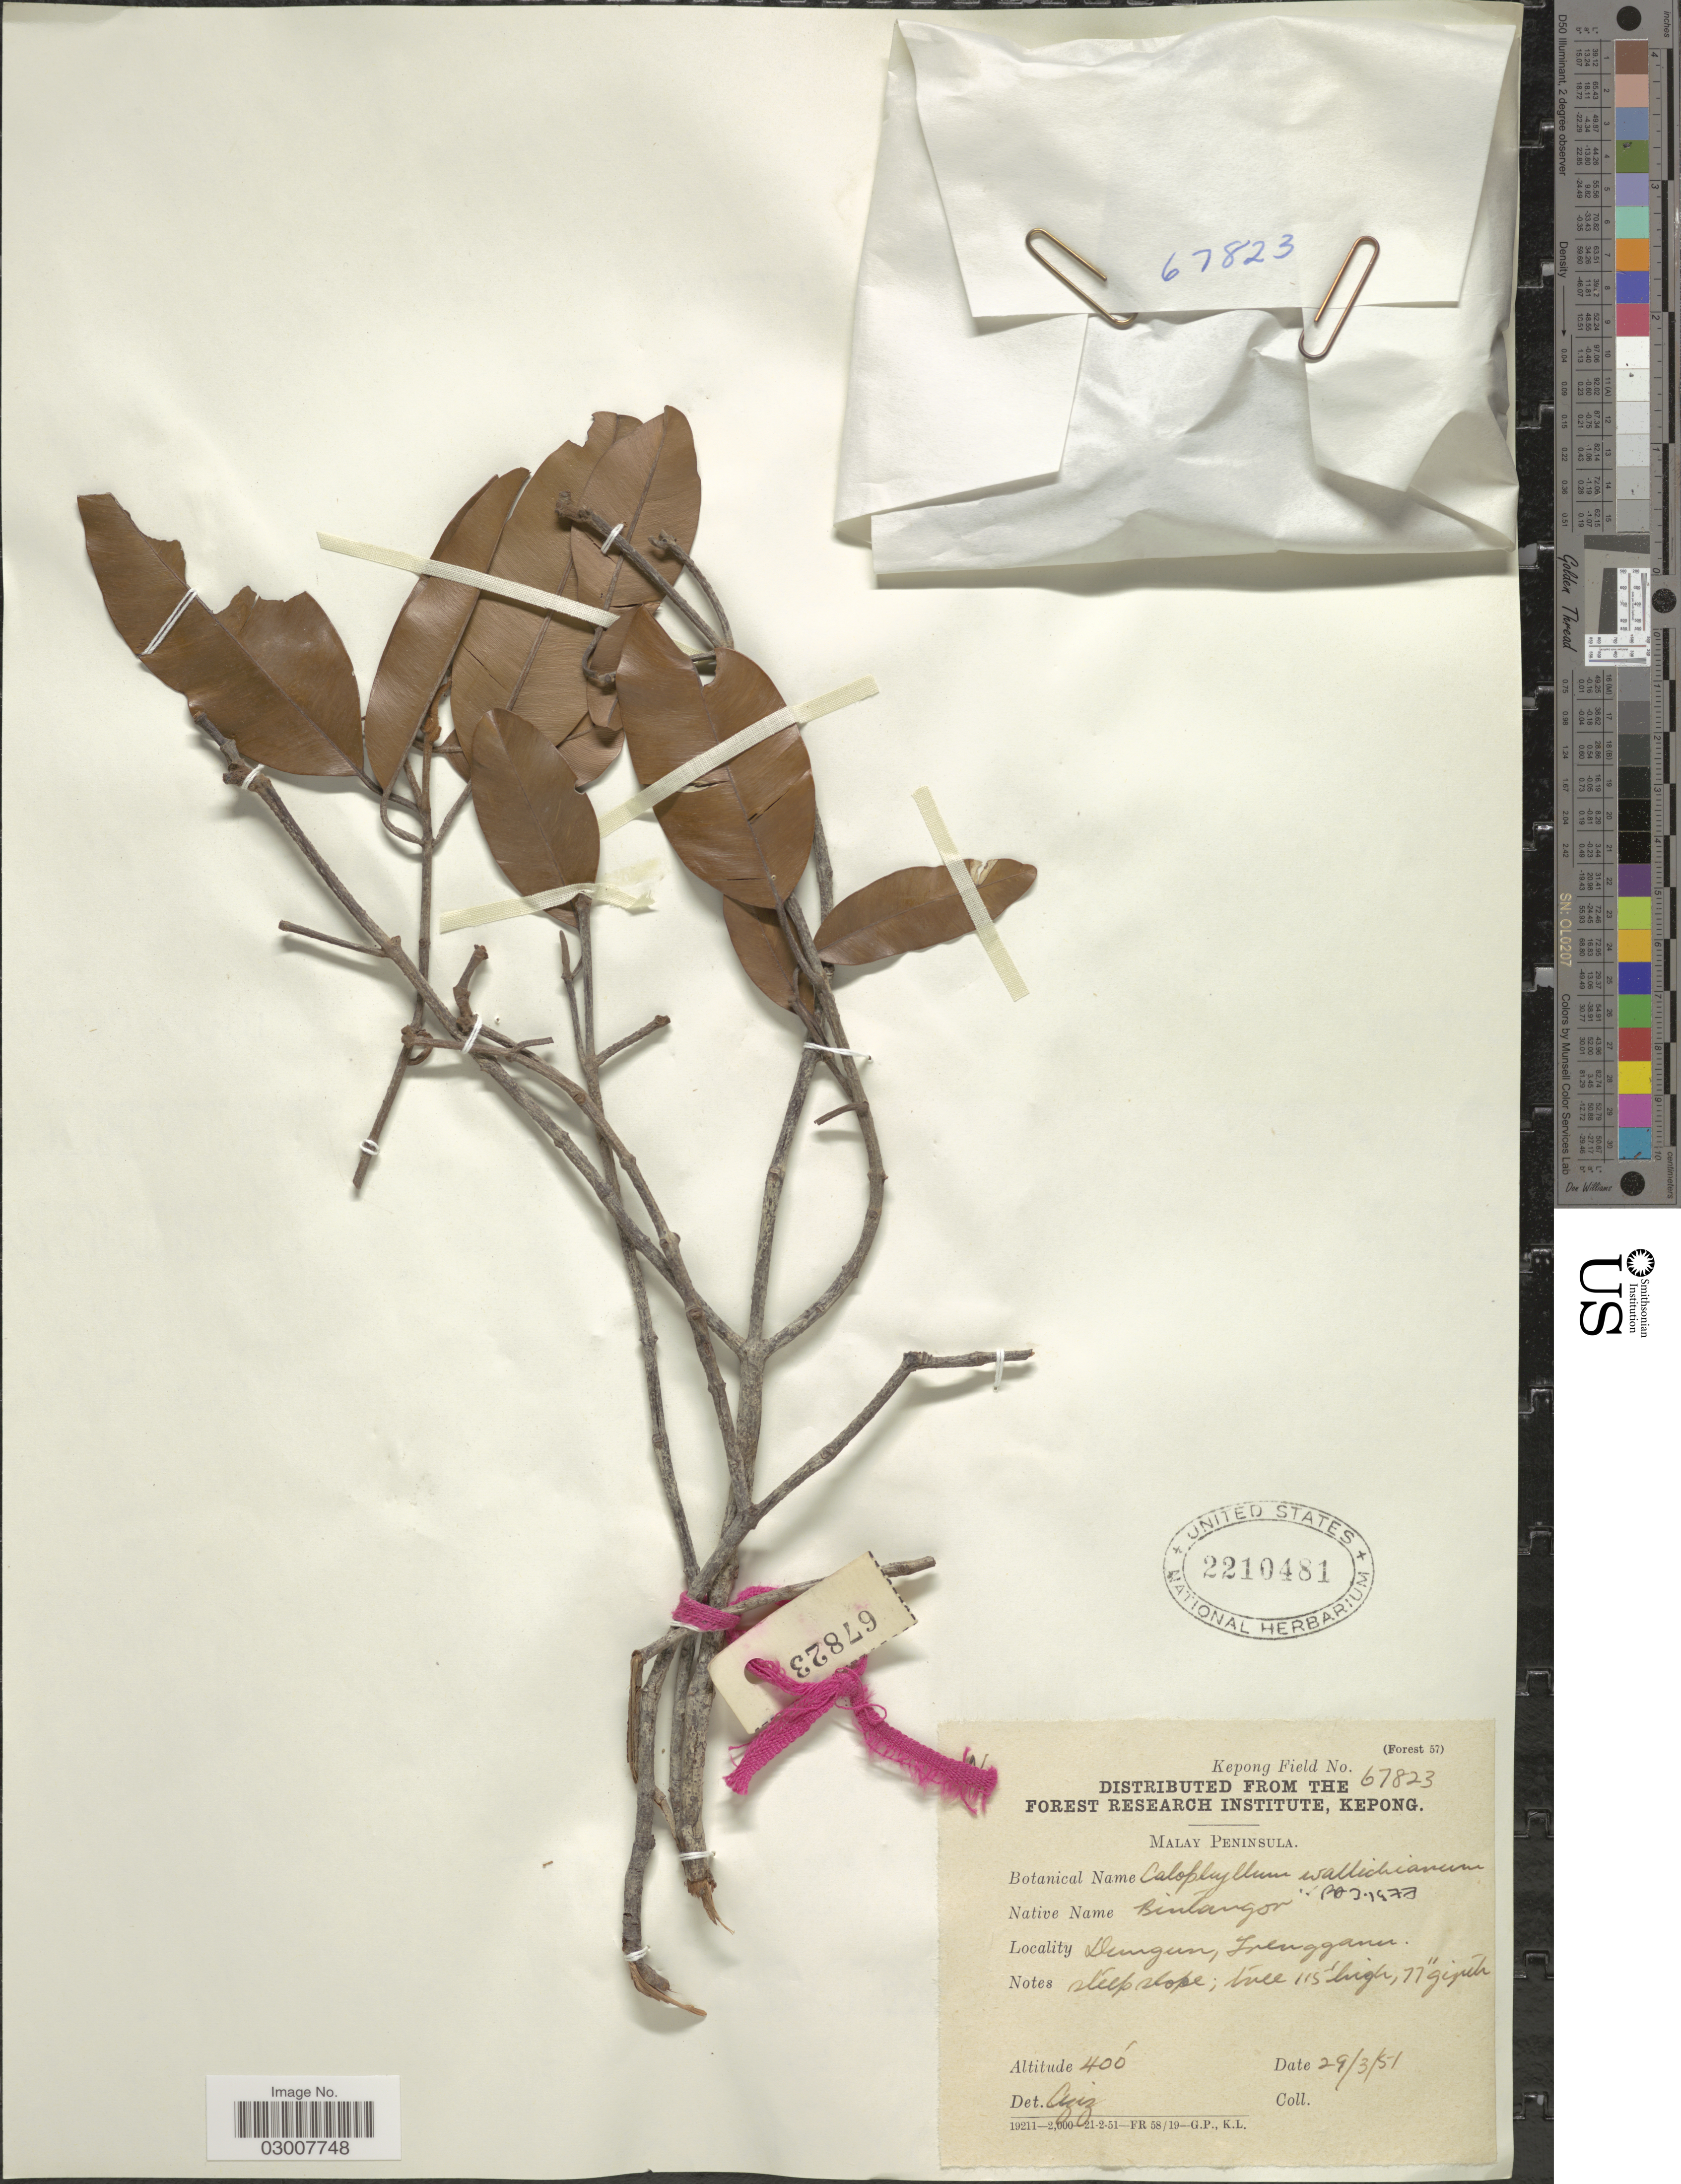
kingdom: Plantae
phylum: Tracheophyta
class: Magnoliopsida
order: Malpighiales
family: Calophyllaceae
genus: Calophyllum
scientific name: Calophyllum wallichianum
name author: Planch. & Triana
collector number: Kepong Field 67823?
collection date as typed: Transcribed d/m/y: 29/3/51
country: Malaysia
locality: Dungun, Tulunggann. [interpreted] Malay Peninsula.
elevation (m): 122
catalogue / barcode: US 2210481